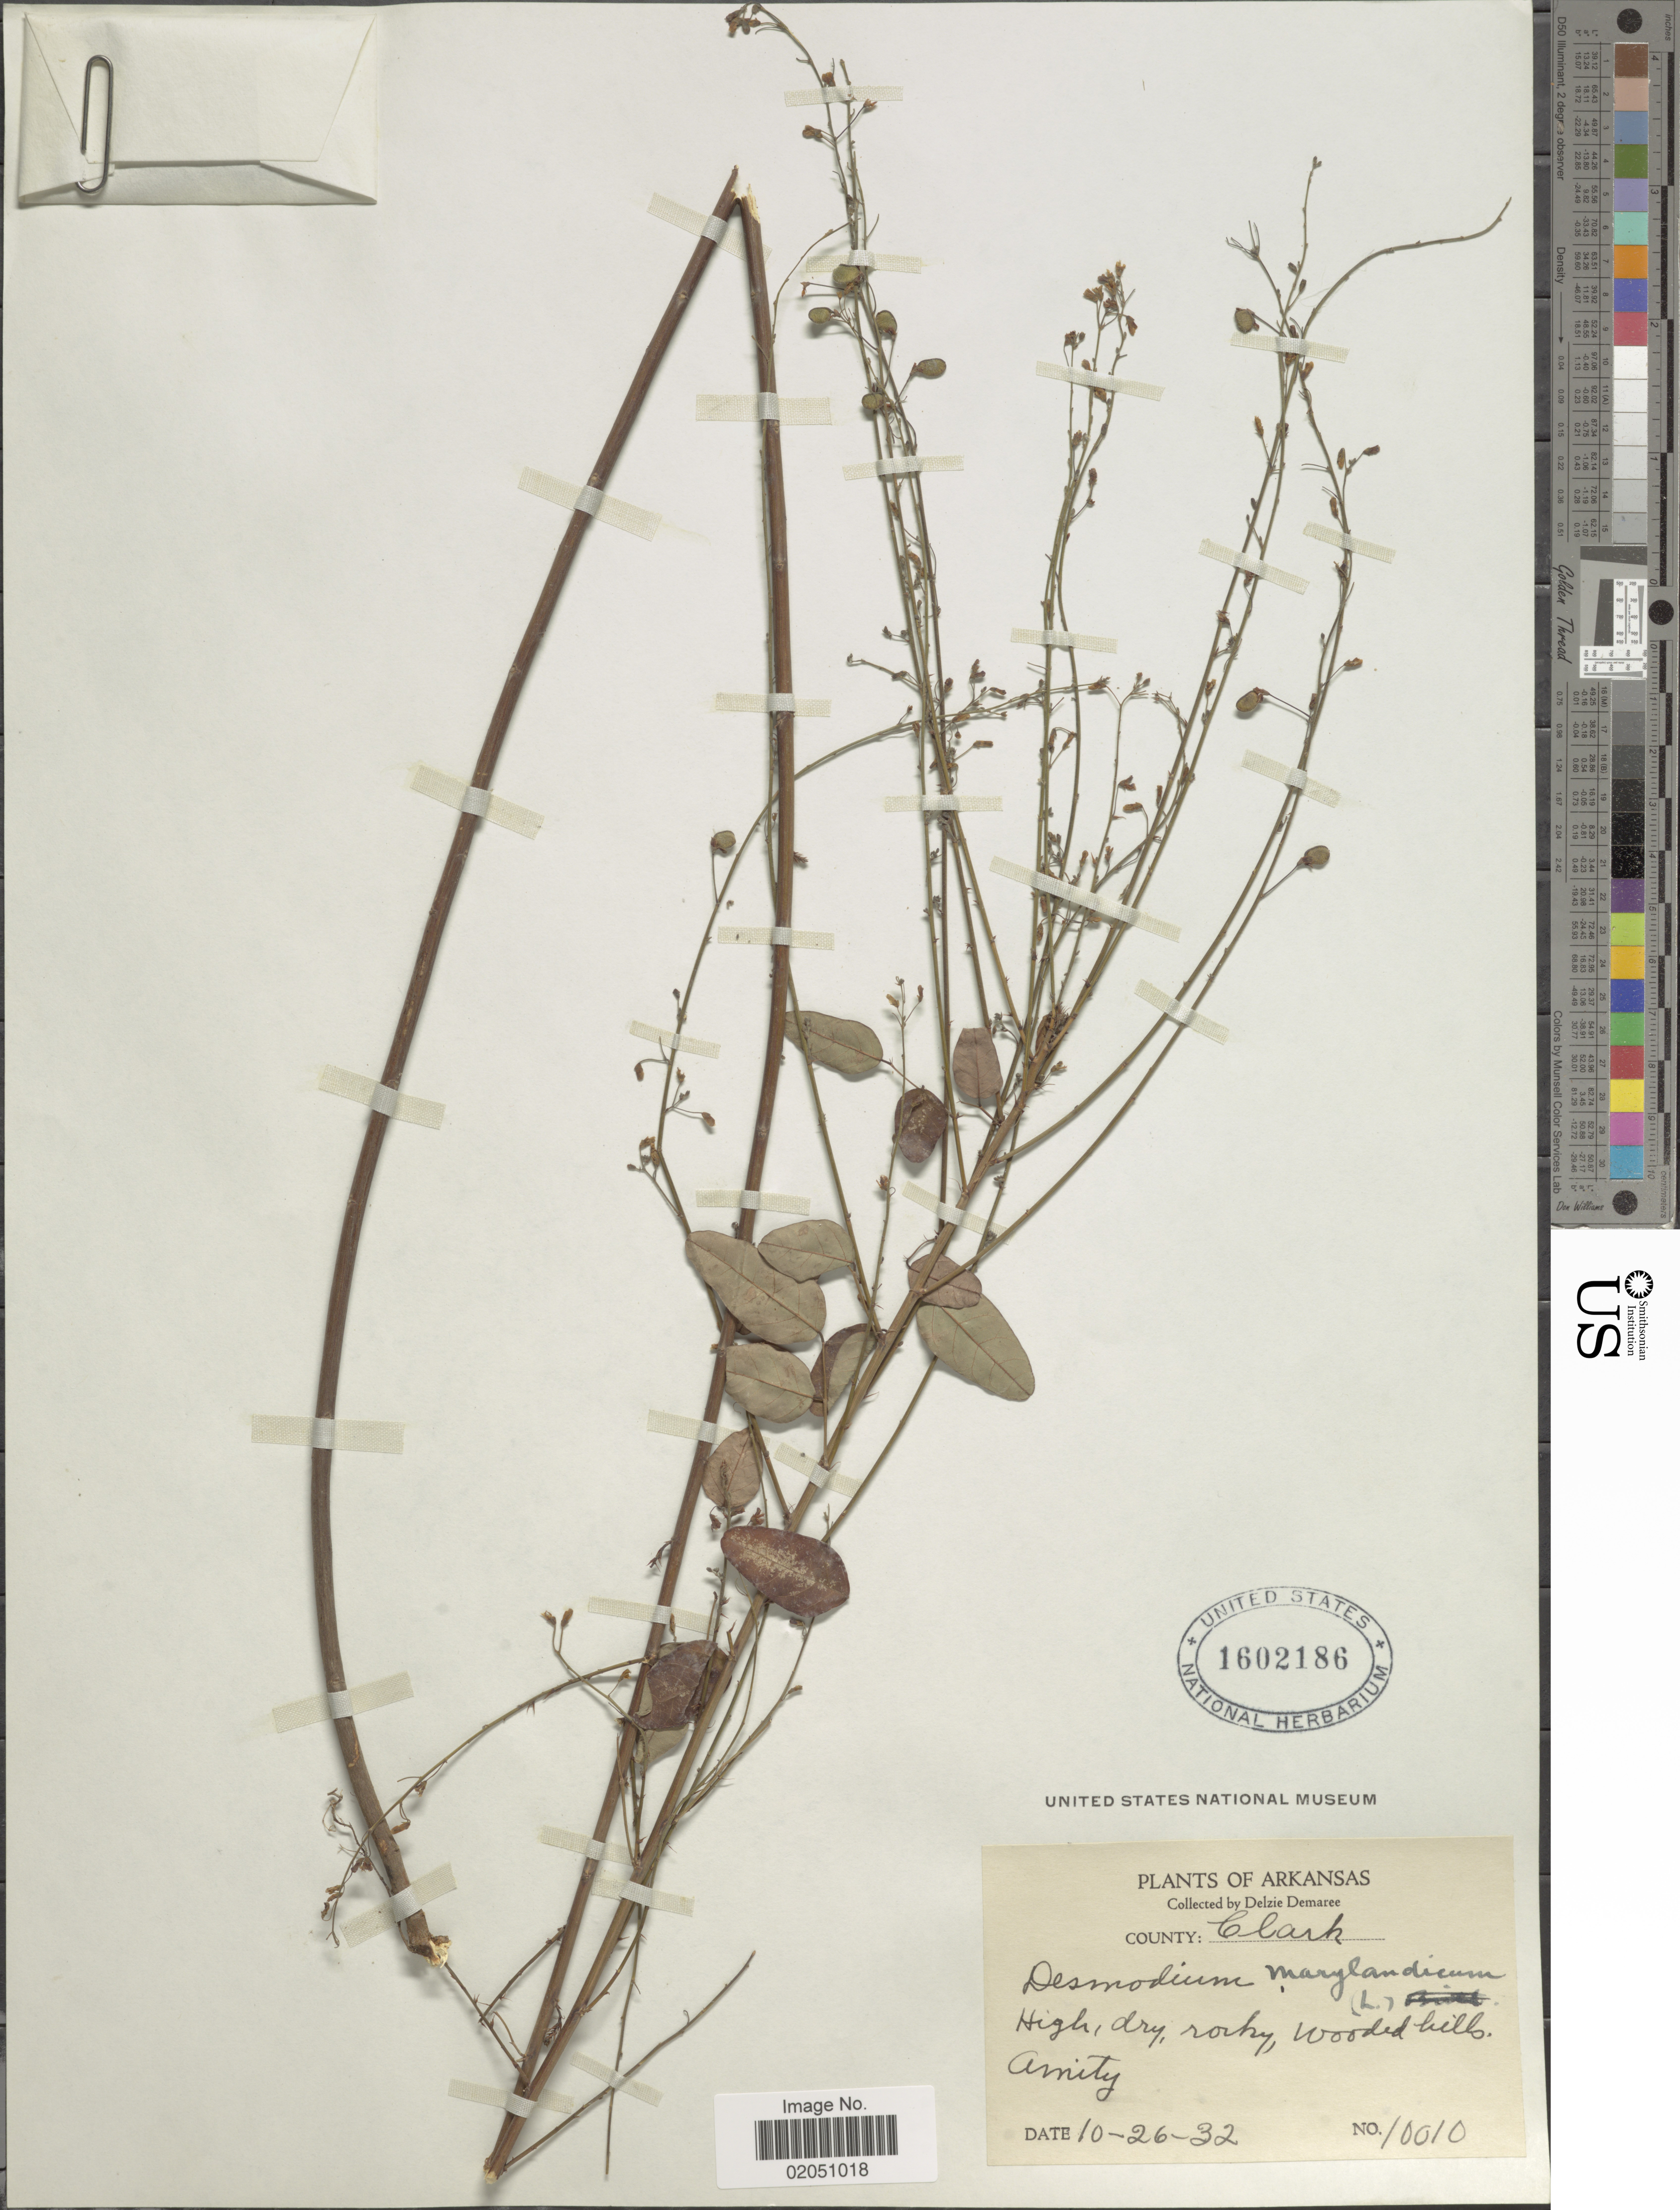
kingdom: Plantae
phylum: Tracheophyta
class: Magnoliopsida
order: Fabales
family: Fabaceae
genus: Desmodium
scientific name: Desmodium marilandicum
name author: Darl.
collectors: D. Demaree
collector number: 10010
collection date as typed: Transcribed d/m/y: 26/10/32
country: United States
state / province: Arkansas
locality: County: Clark, Hig, dry, rocky, wooded hills Amity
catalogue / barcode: US 1602186